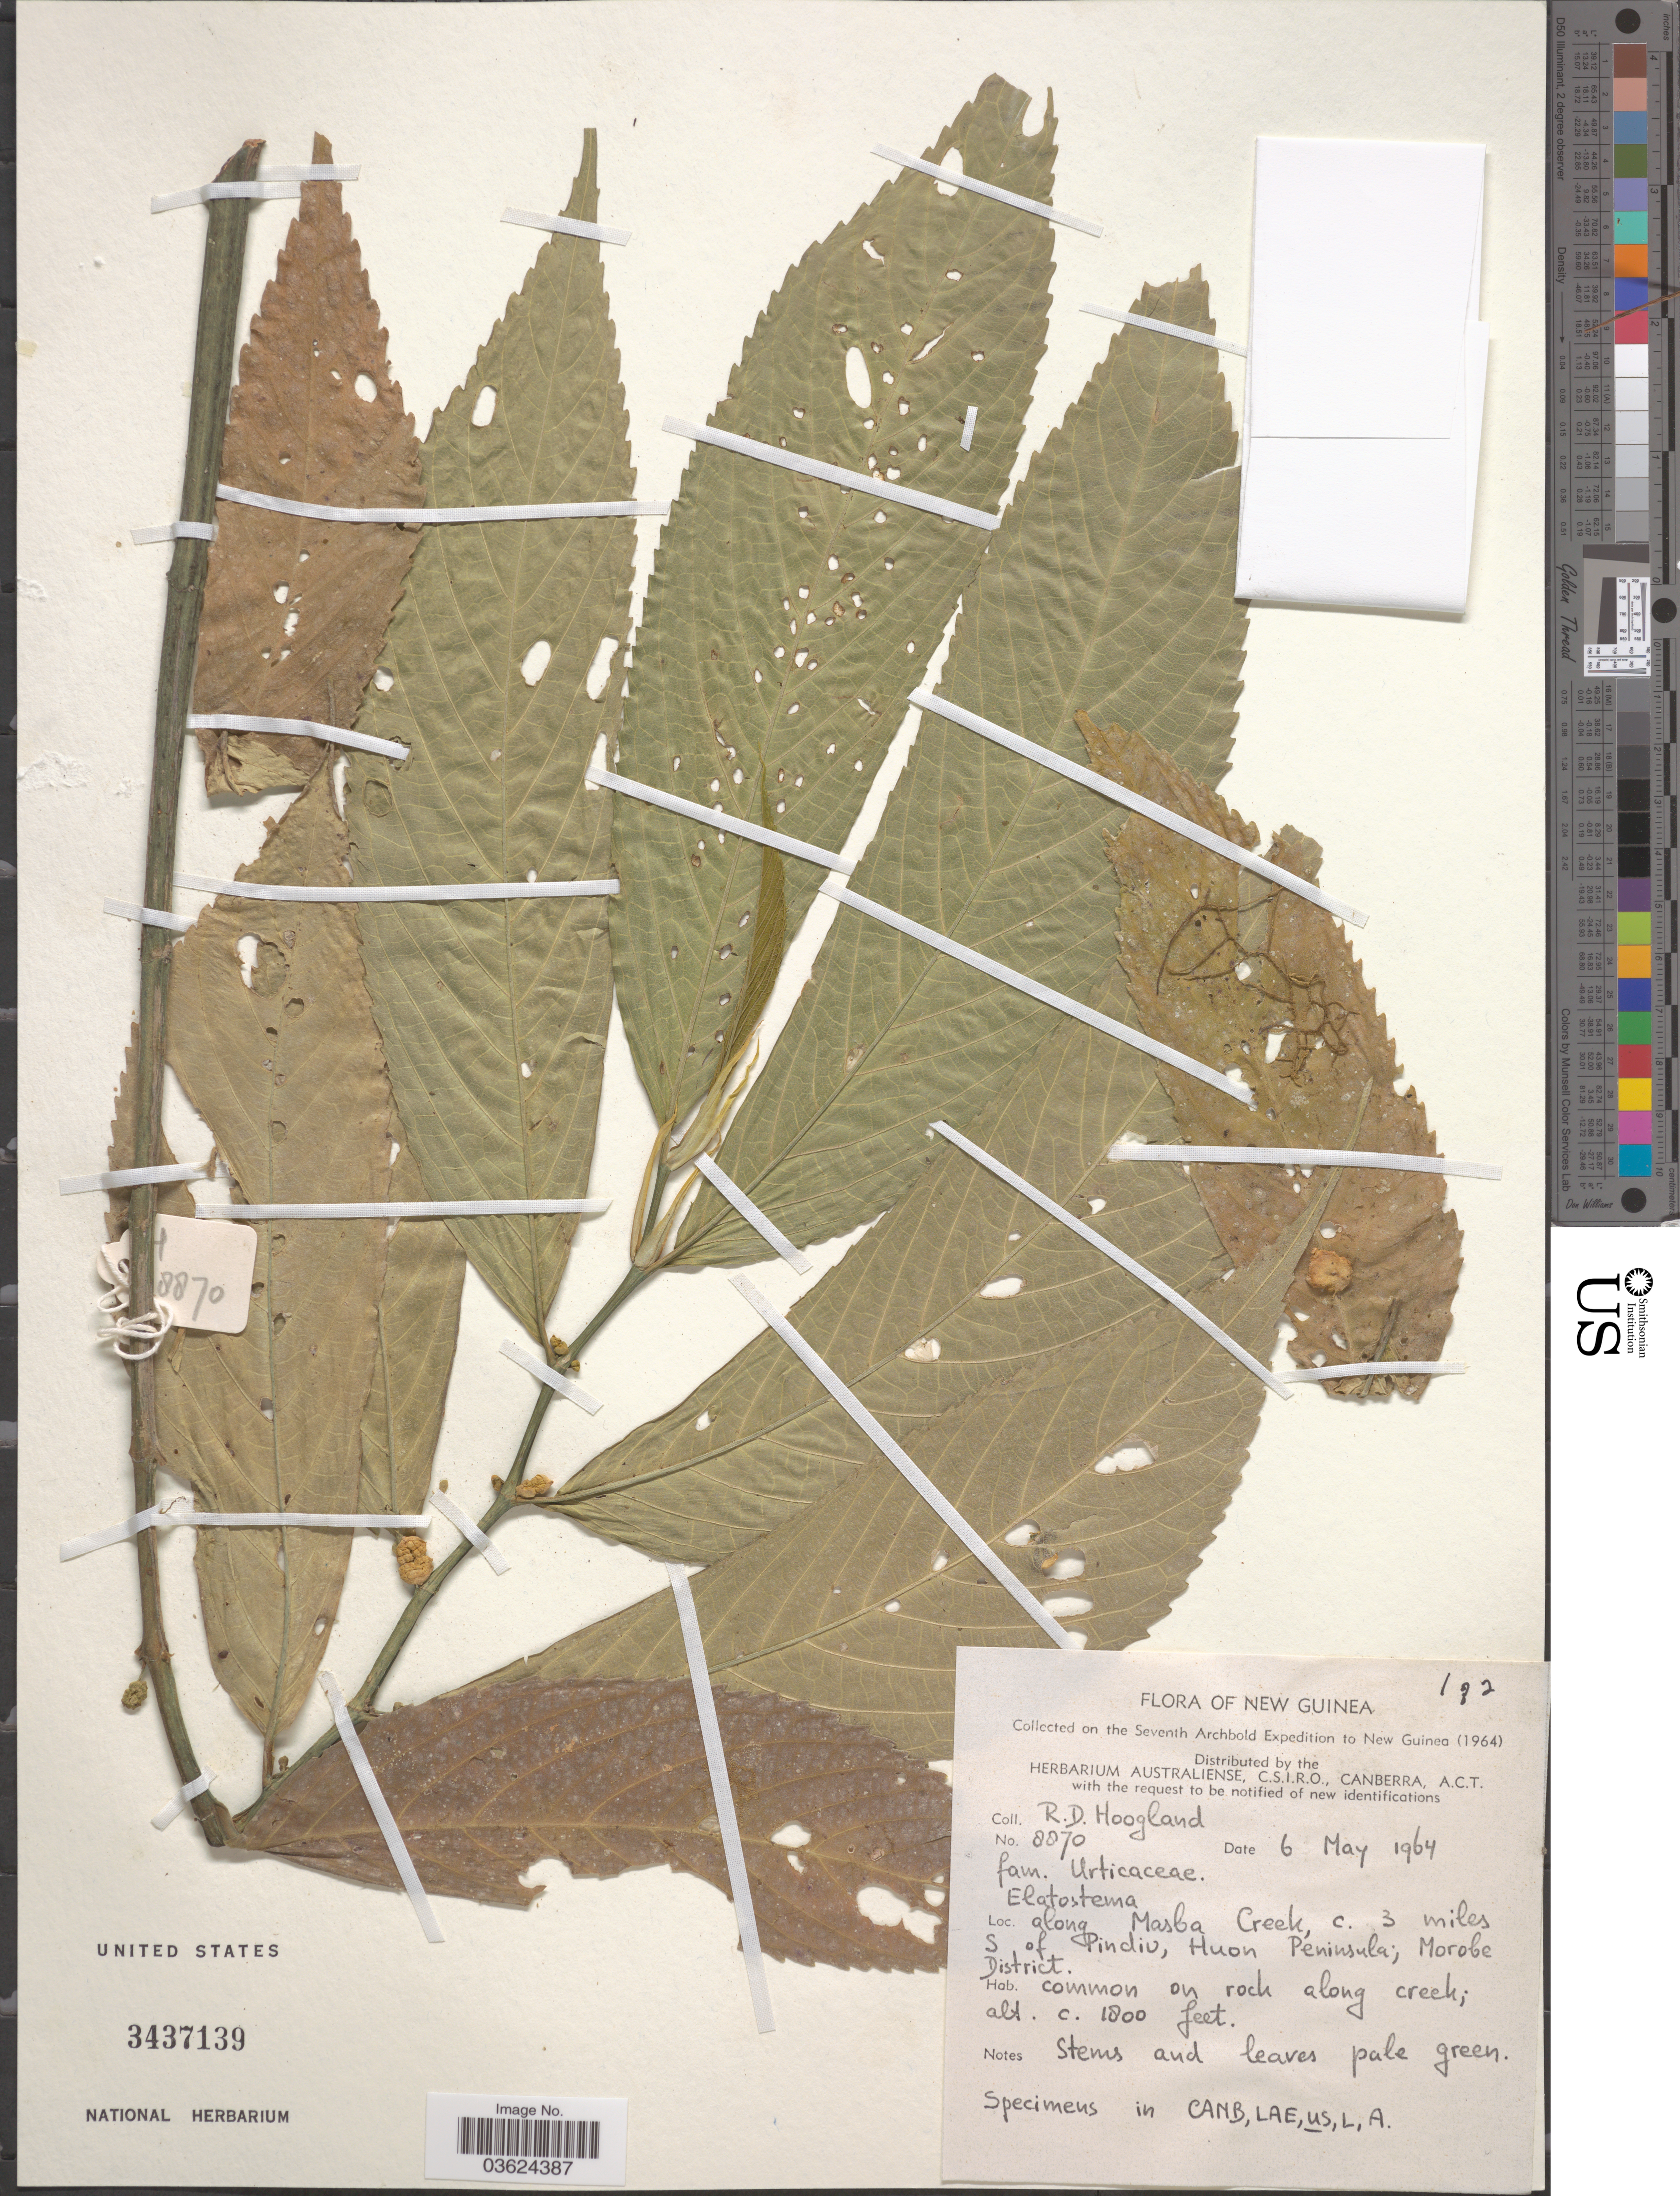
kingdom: Plantae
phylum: Tracheophyta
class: Magnoliopsida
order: Rosales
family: Urticaceae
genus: Elatostema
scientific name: Elatostema sp.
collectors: R. D. Hoogland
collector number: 8870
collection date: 1964-05-06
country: Papua New Guinea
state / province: Morobe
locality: New Guinea. Along Masba Creek, c. 3 miles S of Pindiu, Huon Peninsula; Morobe District.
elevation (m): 549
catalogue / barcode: US 3437139